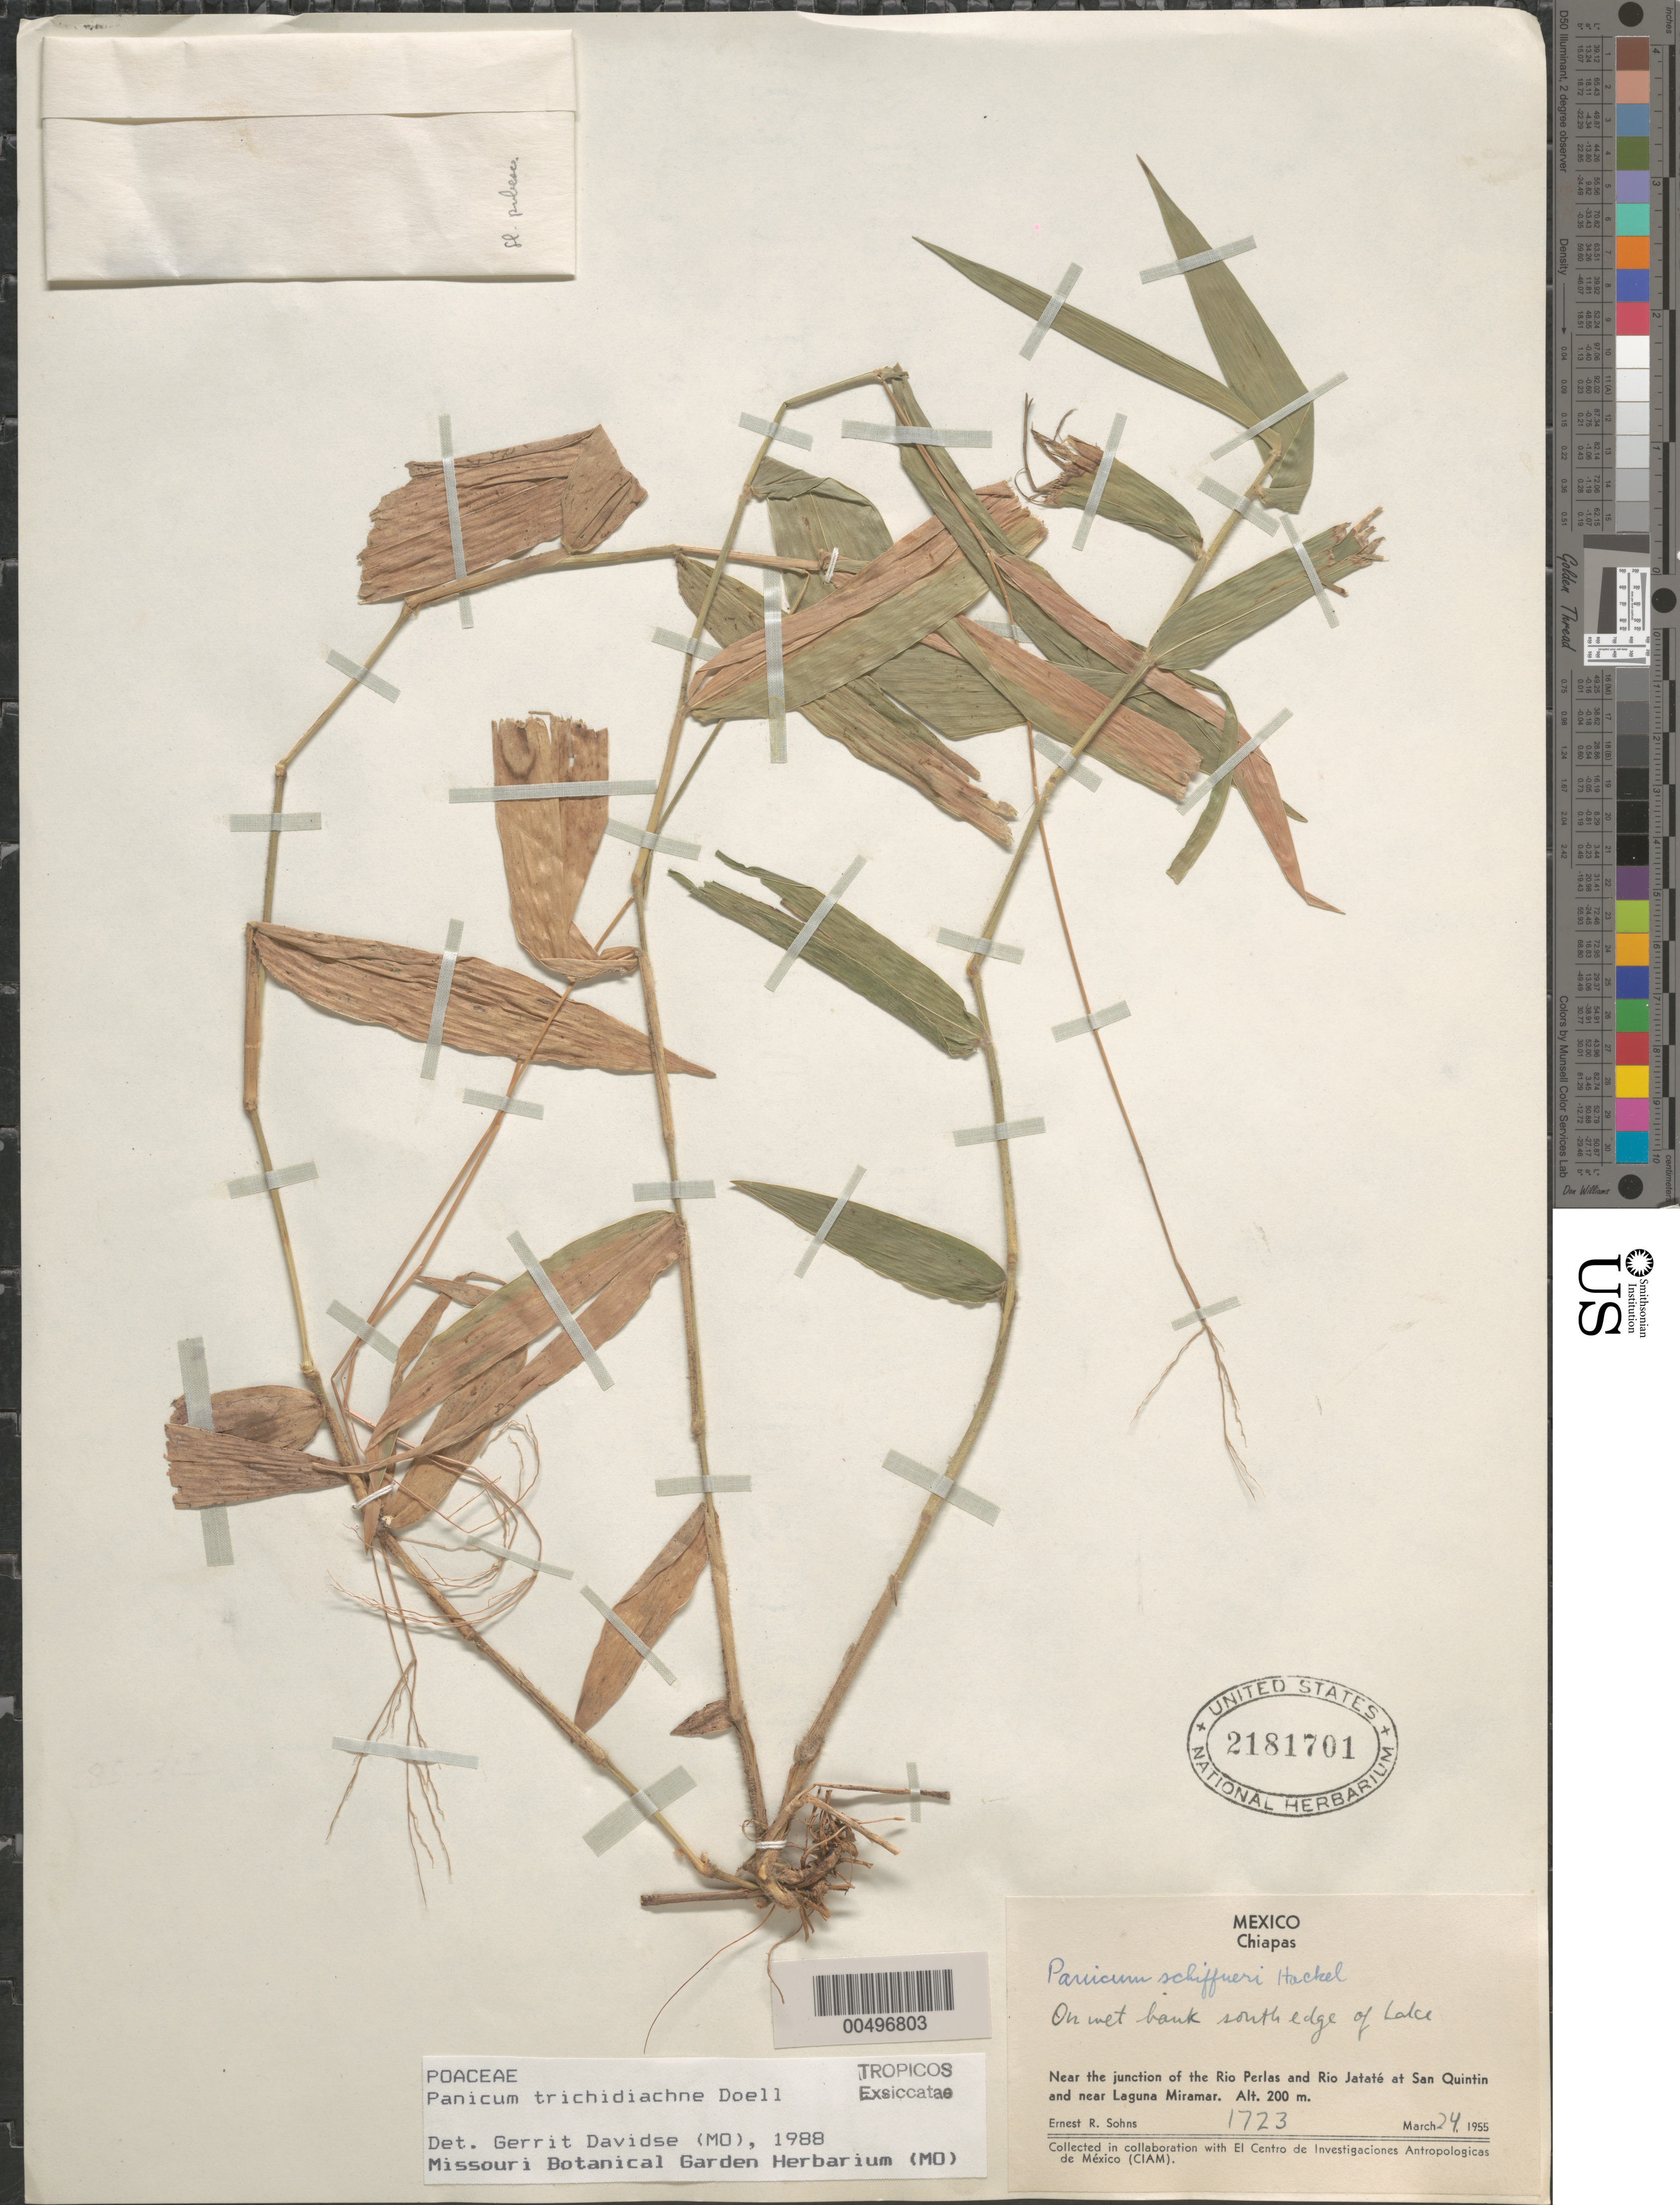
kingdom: Plantae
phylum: Tracheophyta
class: Liliopsida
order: Poales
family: Poaceae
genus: Panicum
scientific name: Panicum trichidiachne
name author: Döll in Mart.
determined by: Davidse, Gerrit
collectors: E. R. Sohns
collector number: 1723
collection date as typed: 24 Mar 1955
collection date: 1955-03-24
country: Mexico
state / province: Chiapas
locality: Near the jct of the Rio Perlas & Rio Jatate‚ at San Quintin & near Laguna Miramar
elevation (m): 200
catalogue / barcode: US 2181701